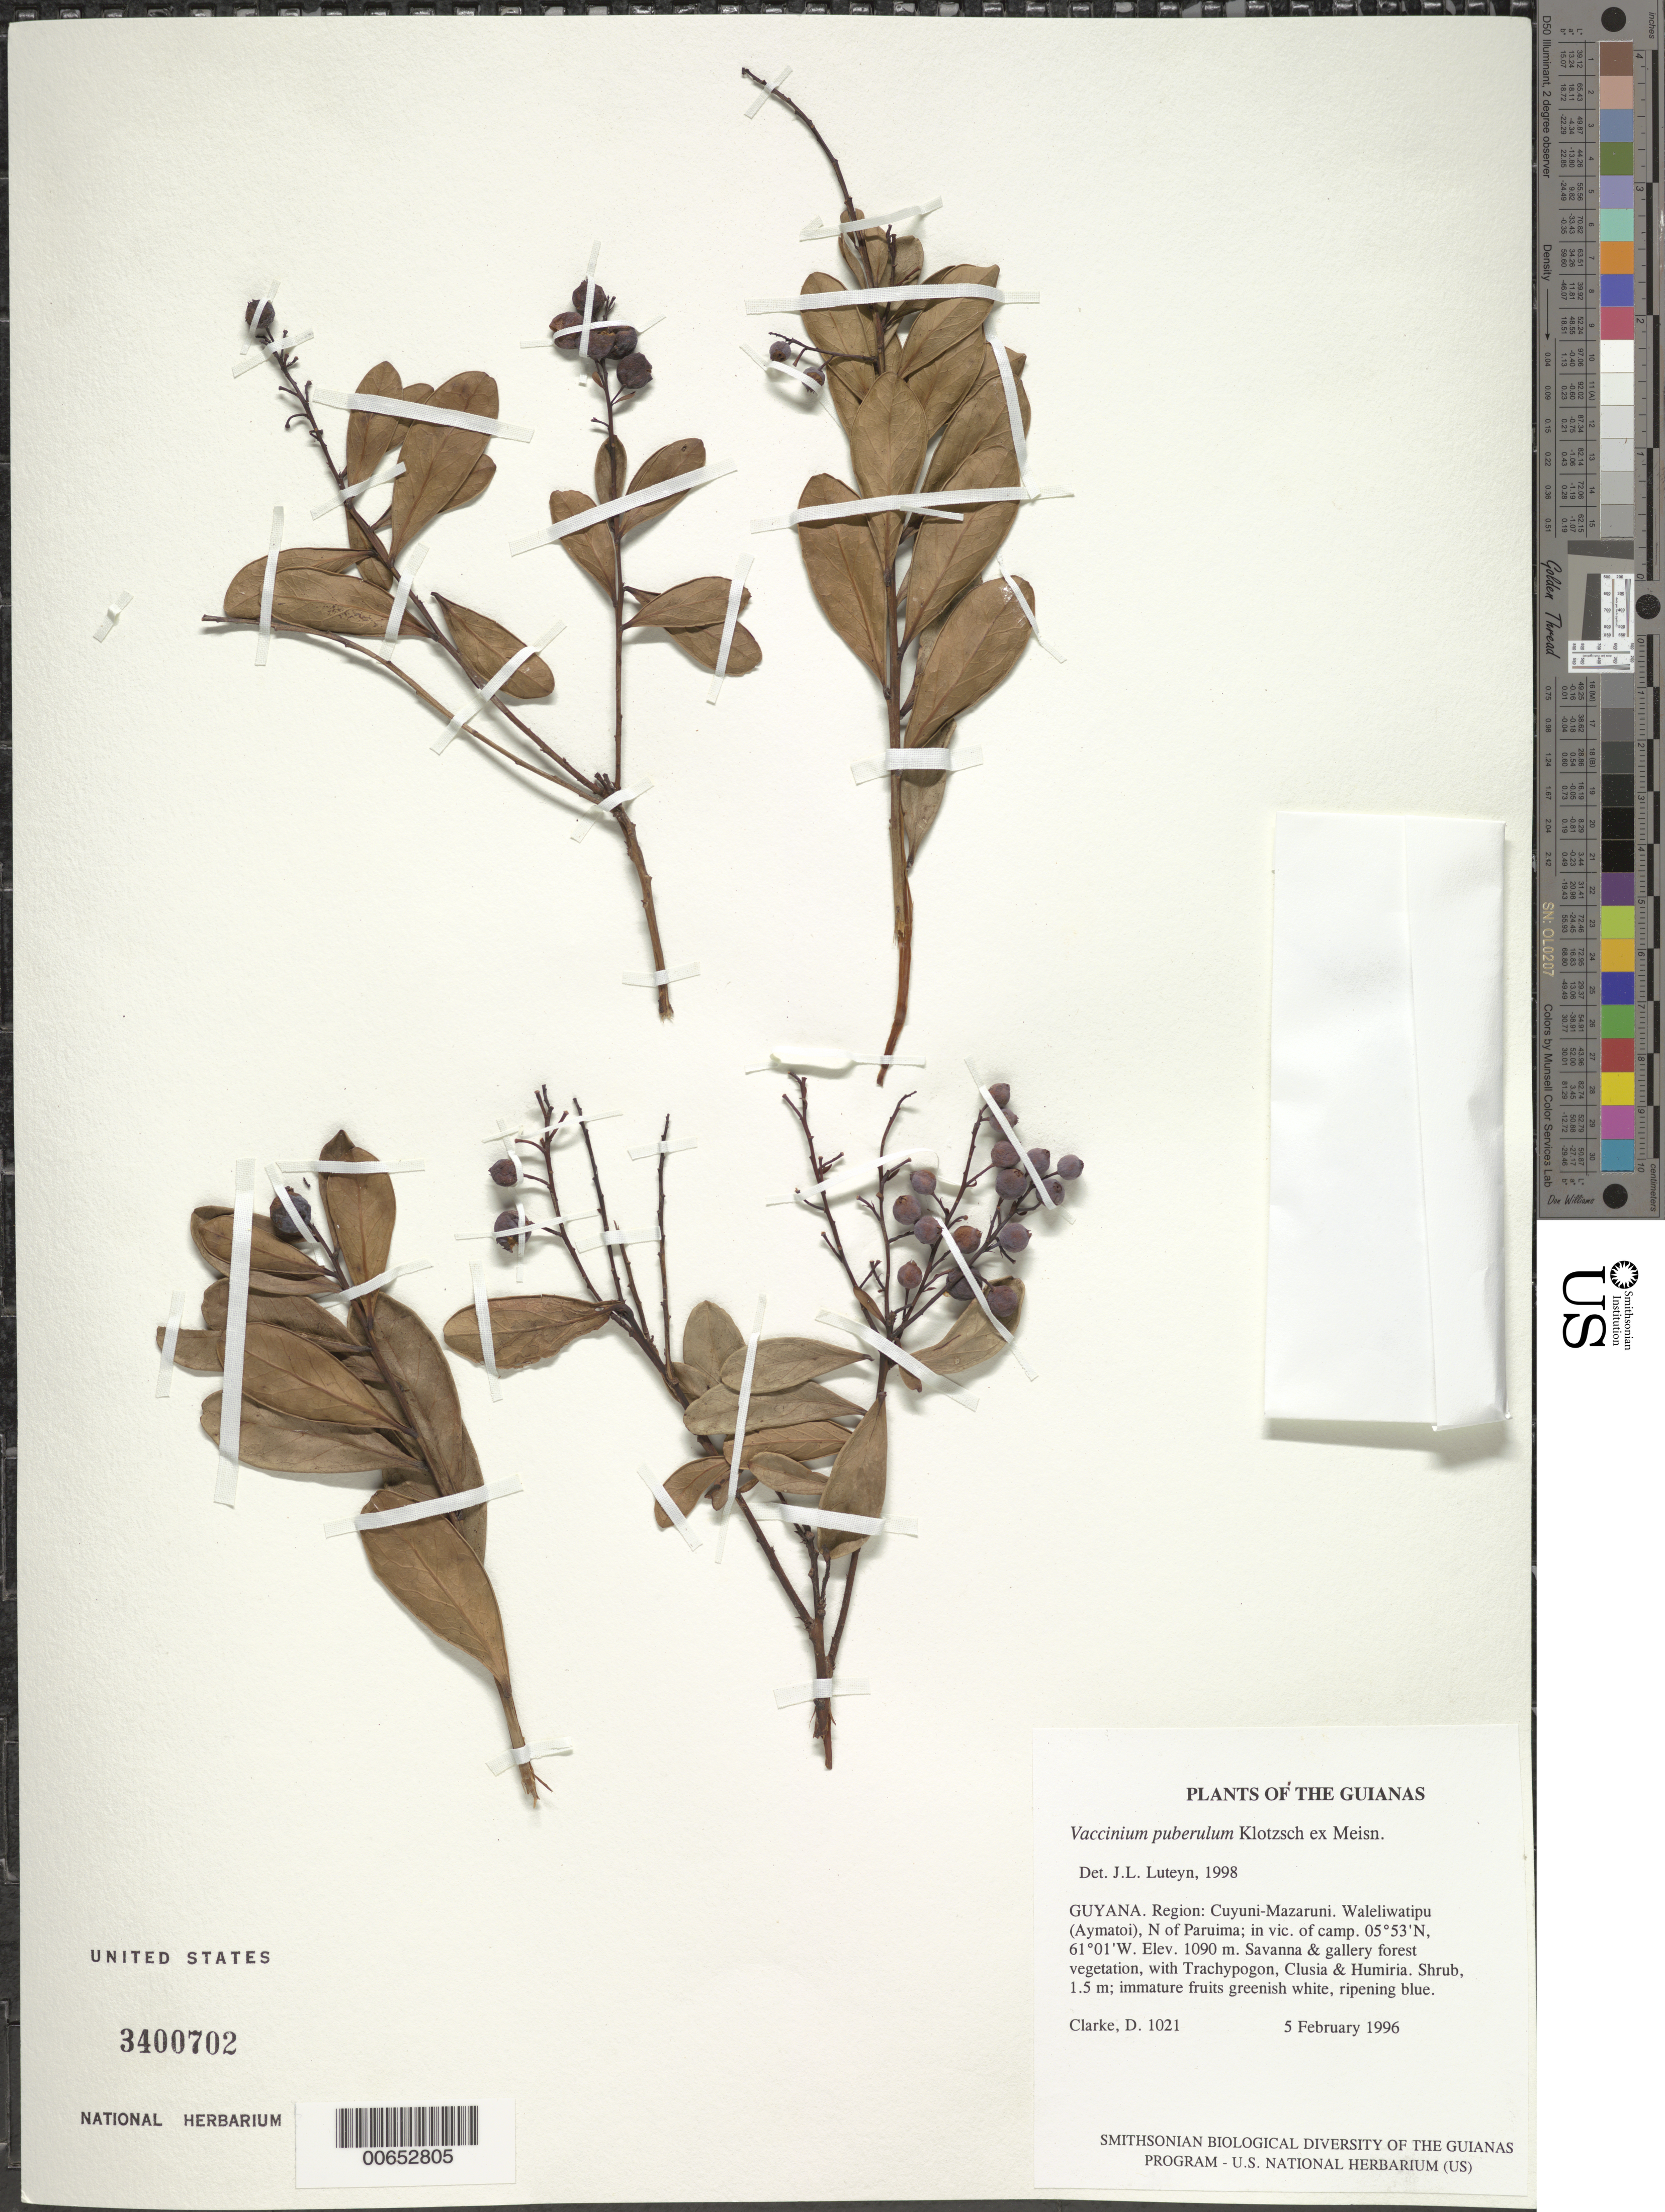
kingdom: Plantae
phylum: Tracheophyta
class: Magnoliopsida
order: Ericales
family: Ericaceae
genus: Vaccinium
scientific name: Vaccinium puberulum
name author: Klotzsch ex Meisn.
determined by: Luteyn, J. L.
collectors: H. D. Clarke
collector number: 1021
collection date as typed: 5 February 1996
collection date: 1996-02-05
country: Guyana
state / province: Cuyuni-Mazaruni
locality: Waleliwatipu (Aymatoi), N of Paruima; in vic. of camp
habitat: Savanna & gallery forest vegetation, with Trachypogon, Clusia & Humiria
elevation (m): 1090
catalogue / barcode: US 3400702